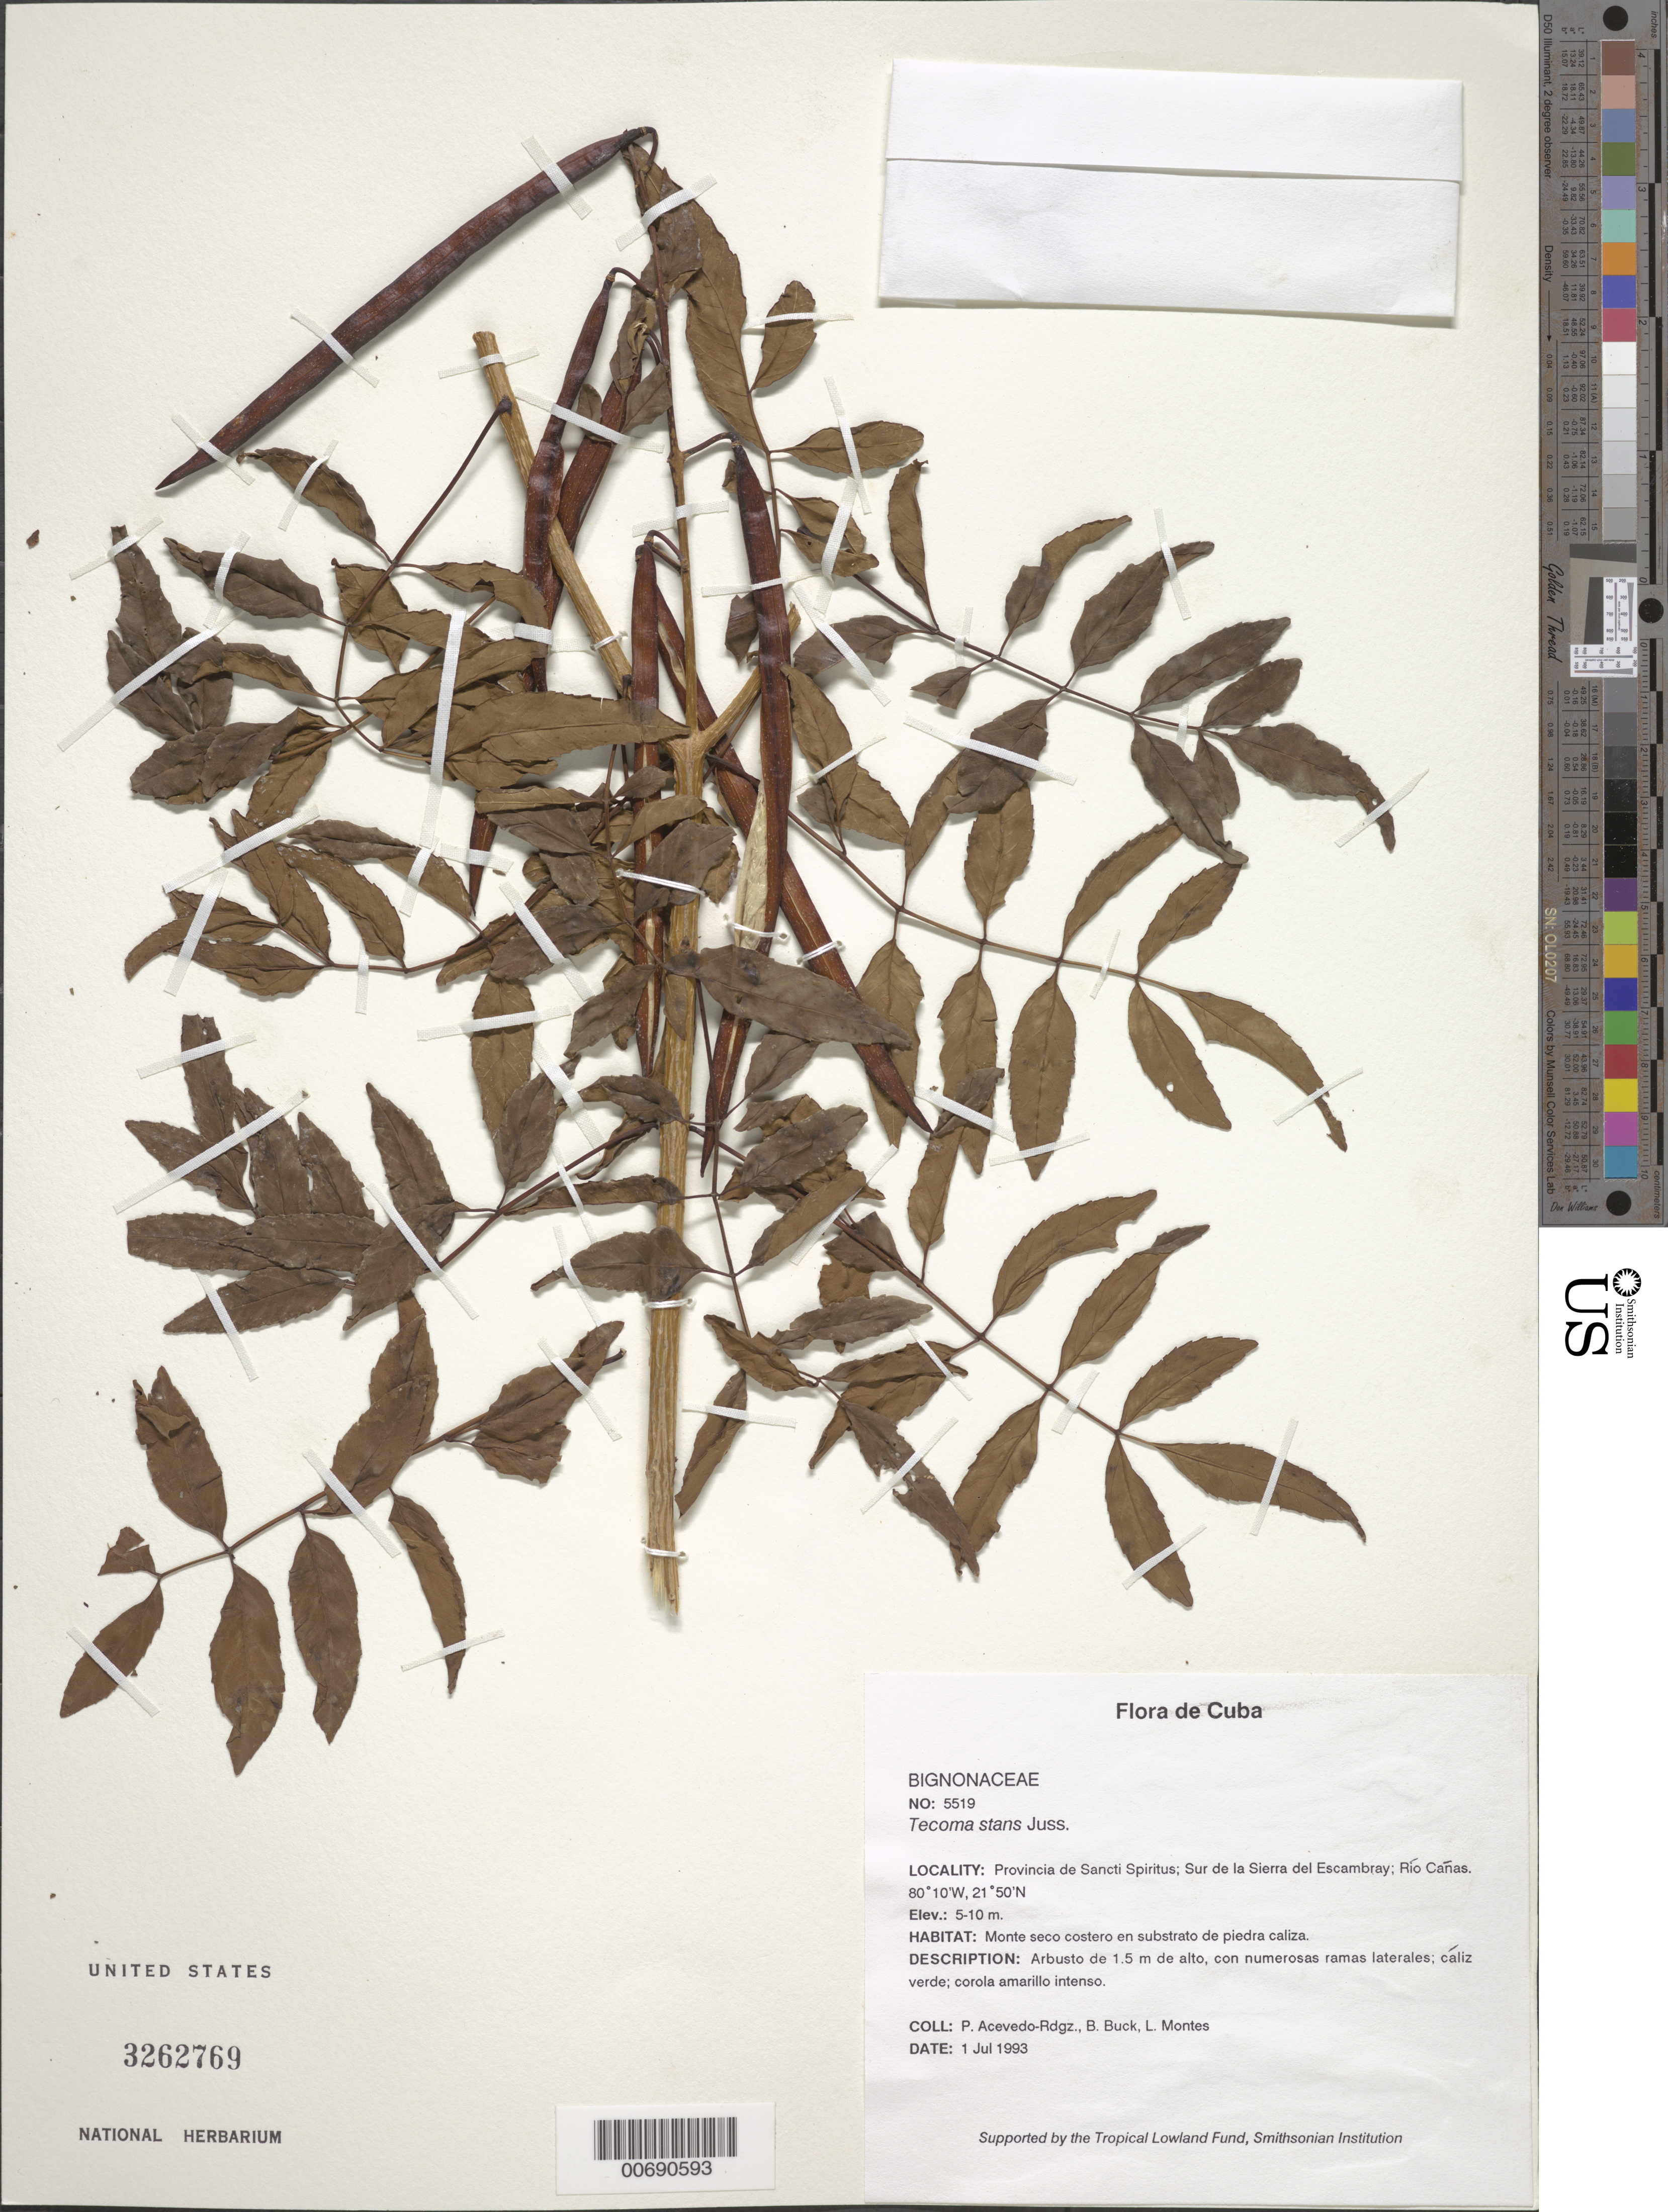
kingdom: Plantae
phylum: Tracheophyta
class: Magnoliopsida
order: Lamiales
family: Bignoniaceae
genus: Tecoma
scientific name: Tecoma stans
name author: (L.) Juss. ex Kunth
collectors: P. Acevedo-Rodr., B. Buck & L. Montes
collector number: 5519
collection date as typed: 01 Jul 1993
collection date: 1993-07-01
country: Cuba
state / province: Sancti Spiritus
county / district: Municipio de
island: Cuba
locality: Sur de la Sierra del Escambray; Río Canas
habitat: Monte seco costero en substrato de piedra caliza.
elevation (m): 5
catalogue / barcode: US 3262769